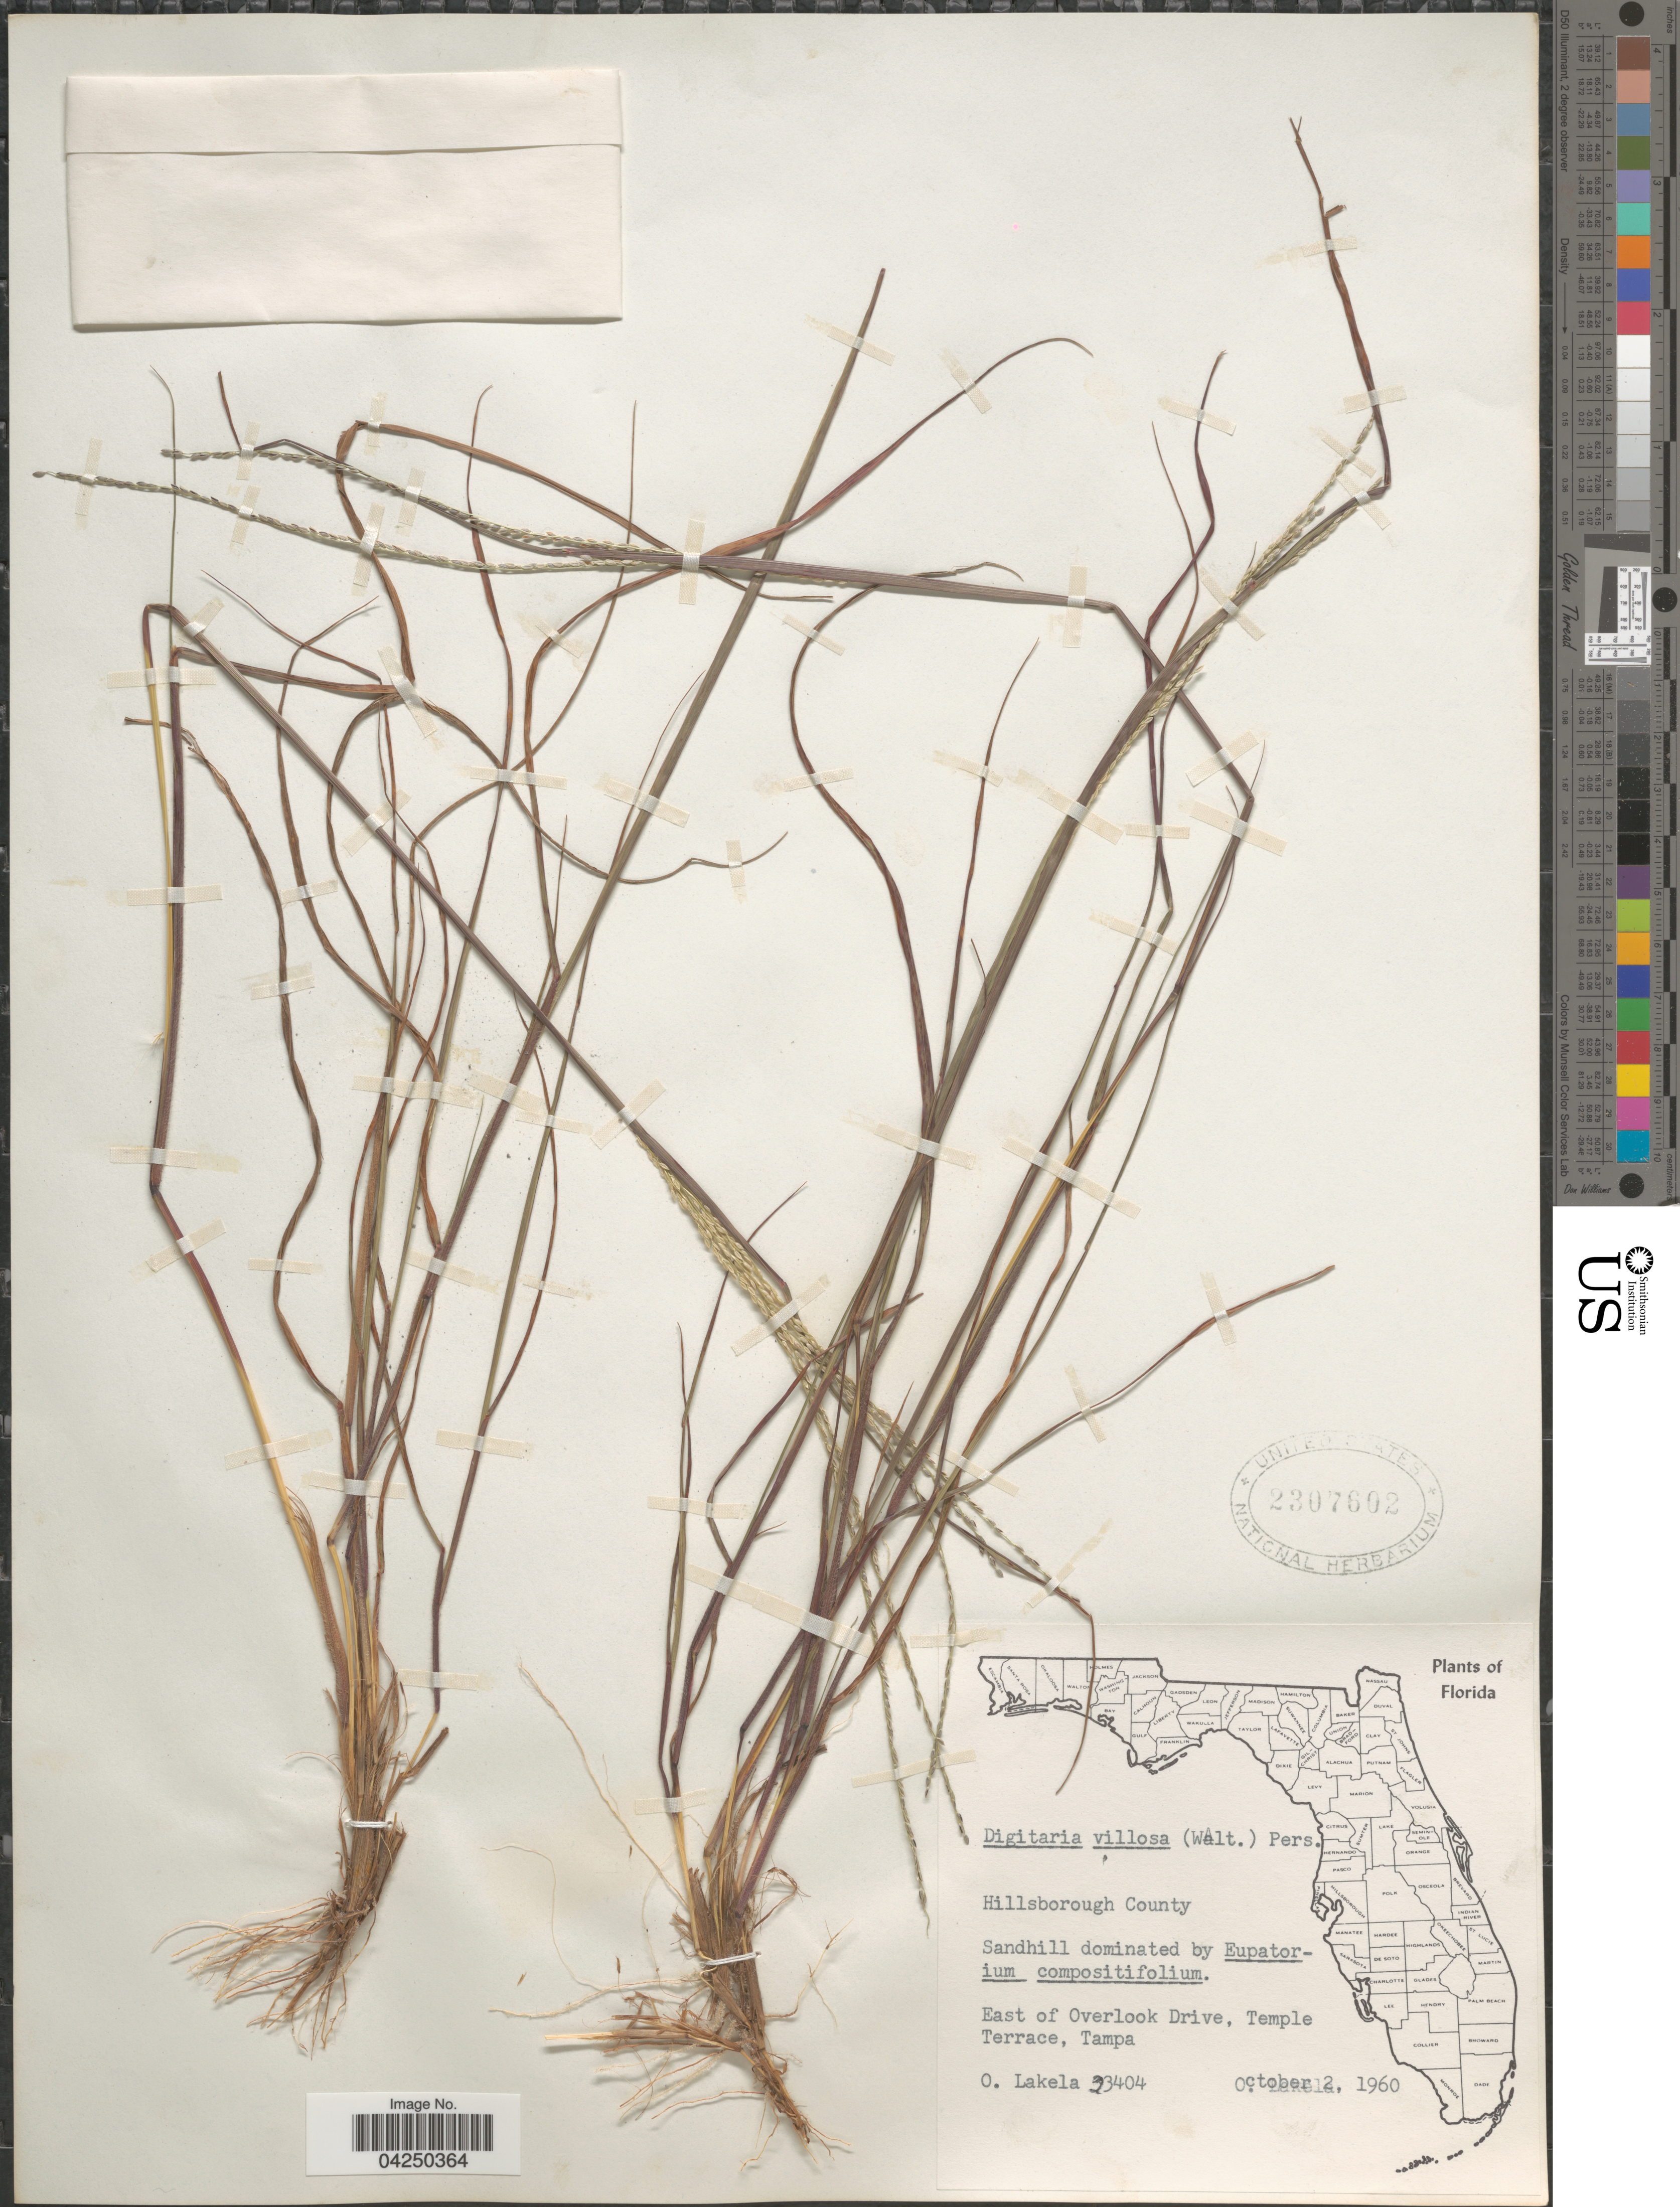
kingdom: Plantae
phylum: Tracheophyta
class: Liliopsida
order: Poales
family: Poaceae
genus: Digitaria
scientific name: Digitaria villosa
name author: (Walter) Pers.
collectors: O. Lakela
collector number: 23404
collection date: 1960-10-02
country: United States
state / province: Florida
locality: Hillsborough County. East of Overlooking Drive, Temple Terrace, Tampa.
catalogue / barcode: US 2307602